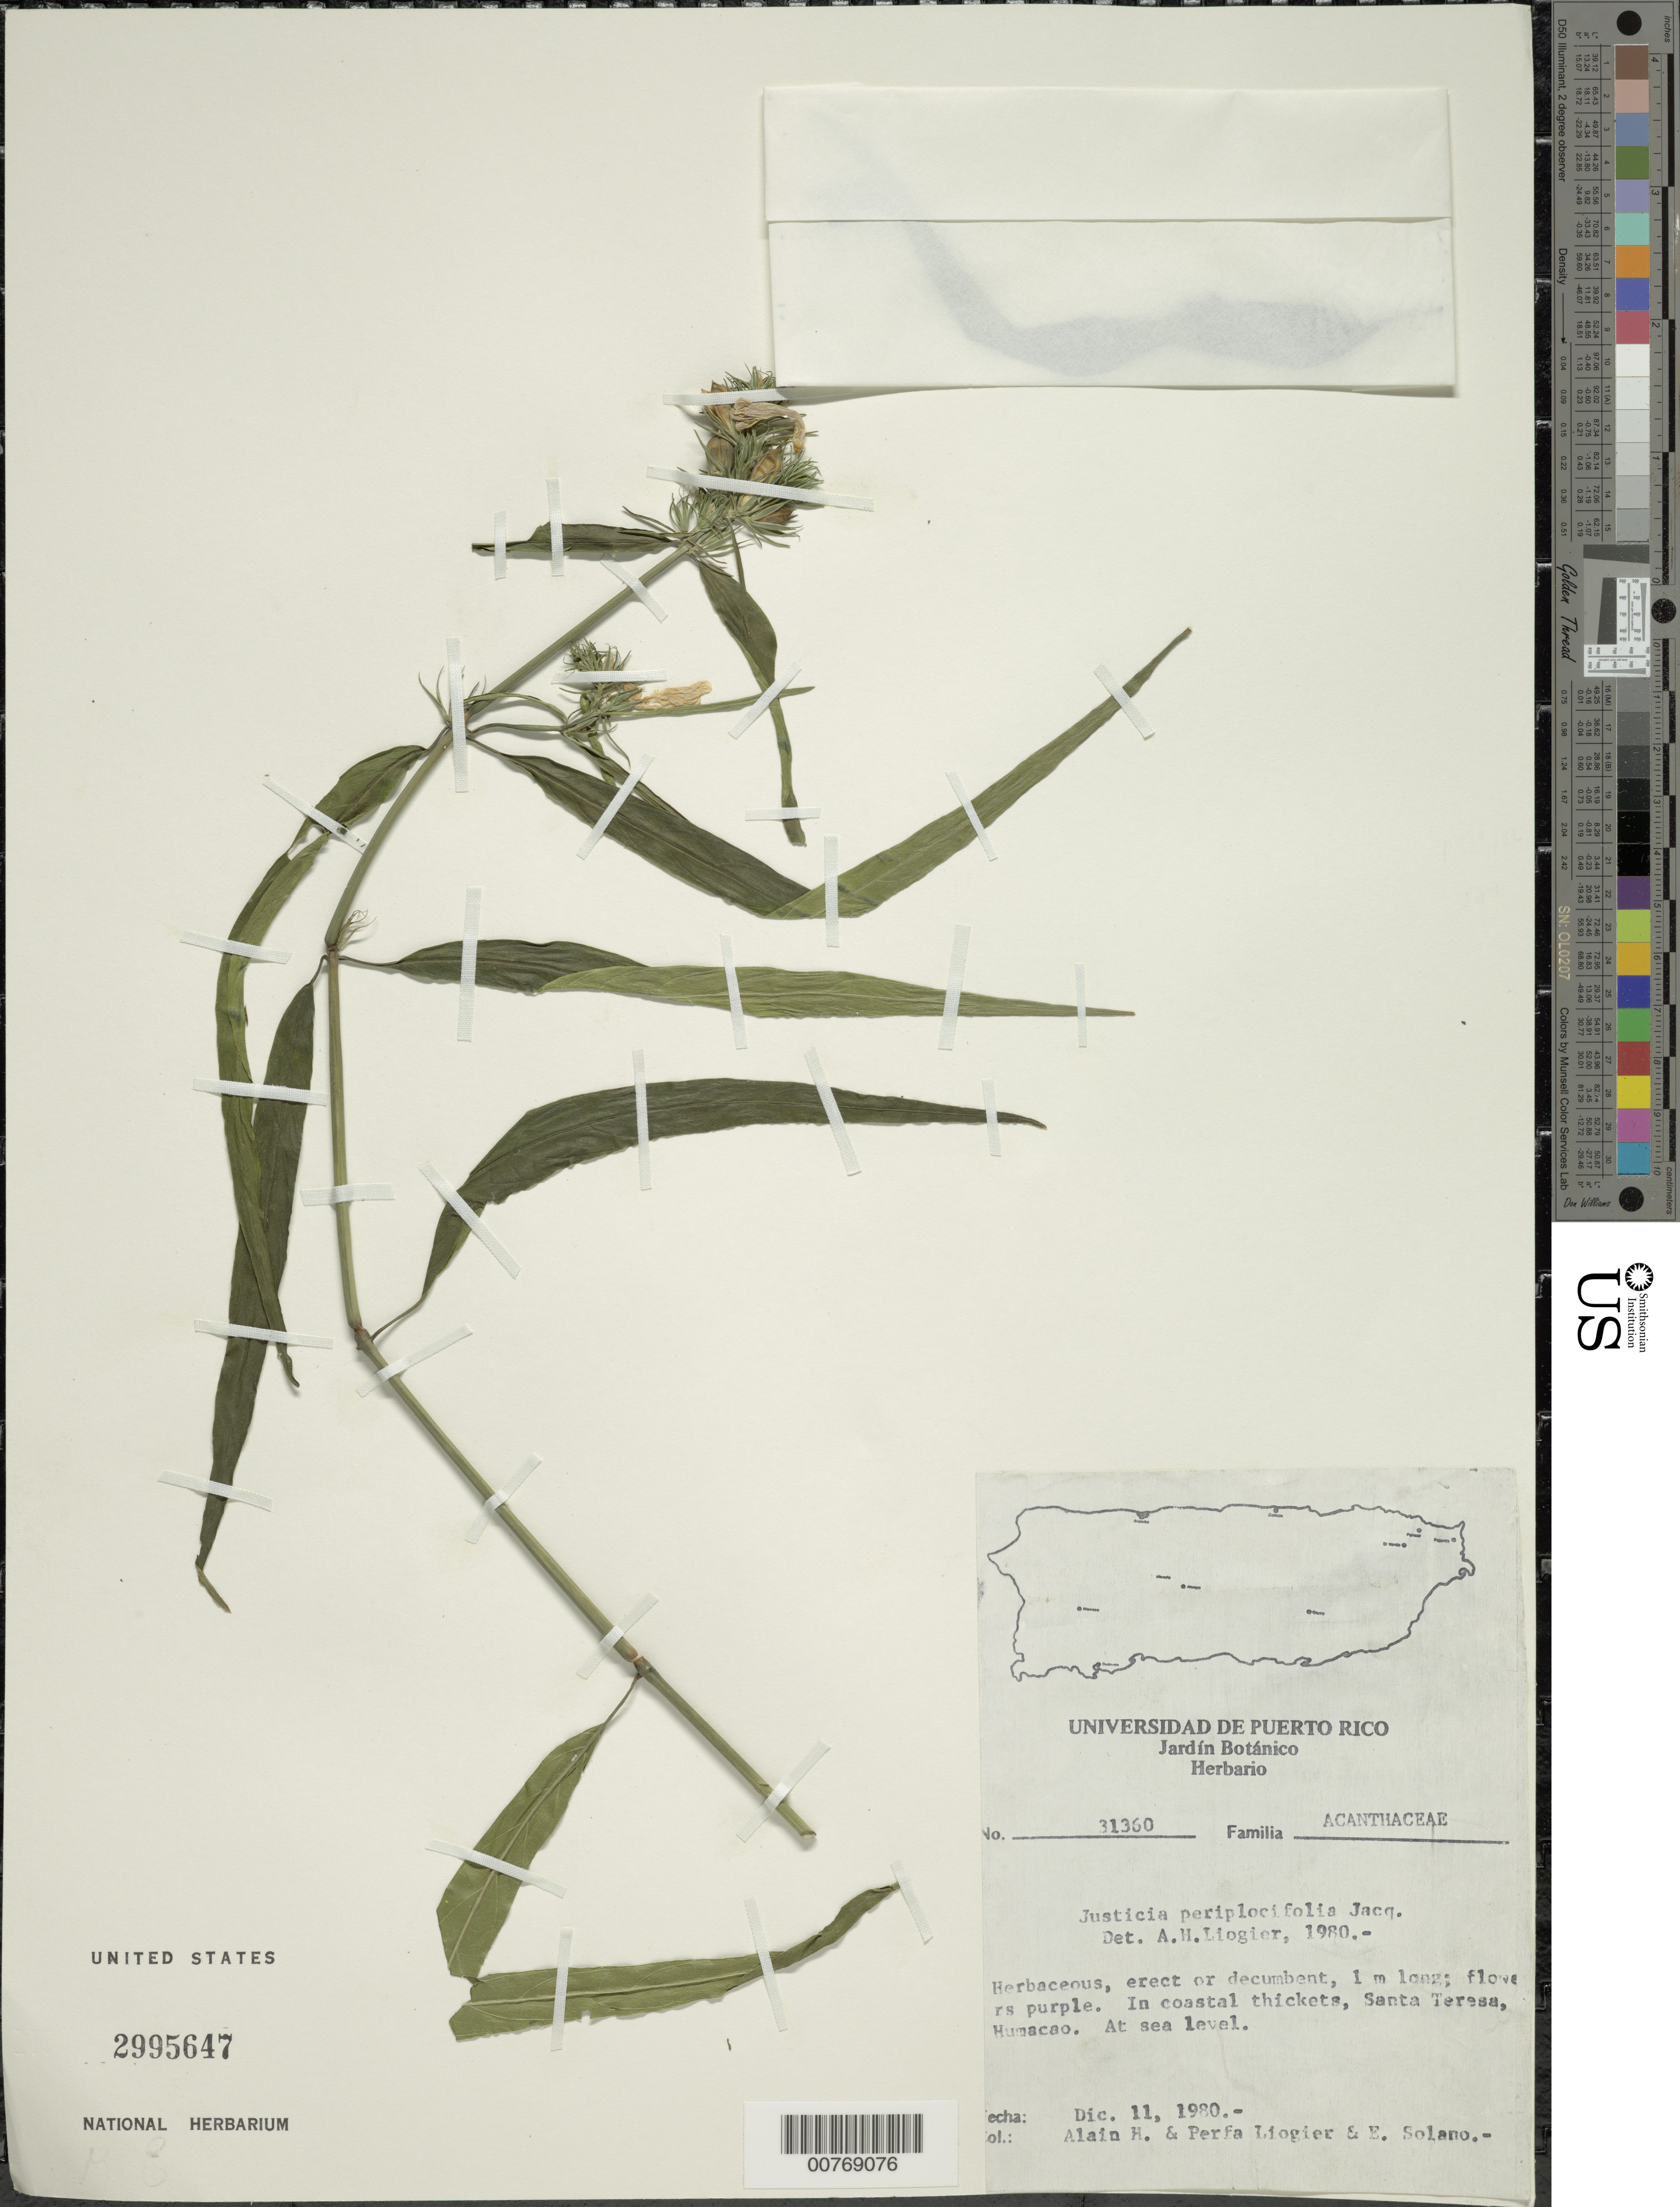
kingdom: Plantae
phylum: Tracheophyta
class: Magnoliopsida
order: Lamiales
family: Acanthaceae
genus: Justicia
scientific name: Justicia periplocifolia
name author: Jacq.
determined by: Liogier, Alain H.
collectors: A. H. Liogier, M. P. Liogier & E. Solano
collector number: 31360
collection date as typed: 11 Dec 1980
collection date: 1980-12-11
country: Puerto Rico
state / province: Humacao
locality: Santa Teresa, Humacao; at sea level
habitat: Coastal thickets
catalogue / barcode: US 2995647